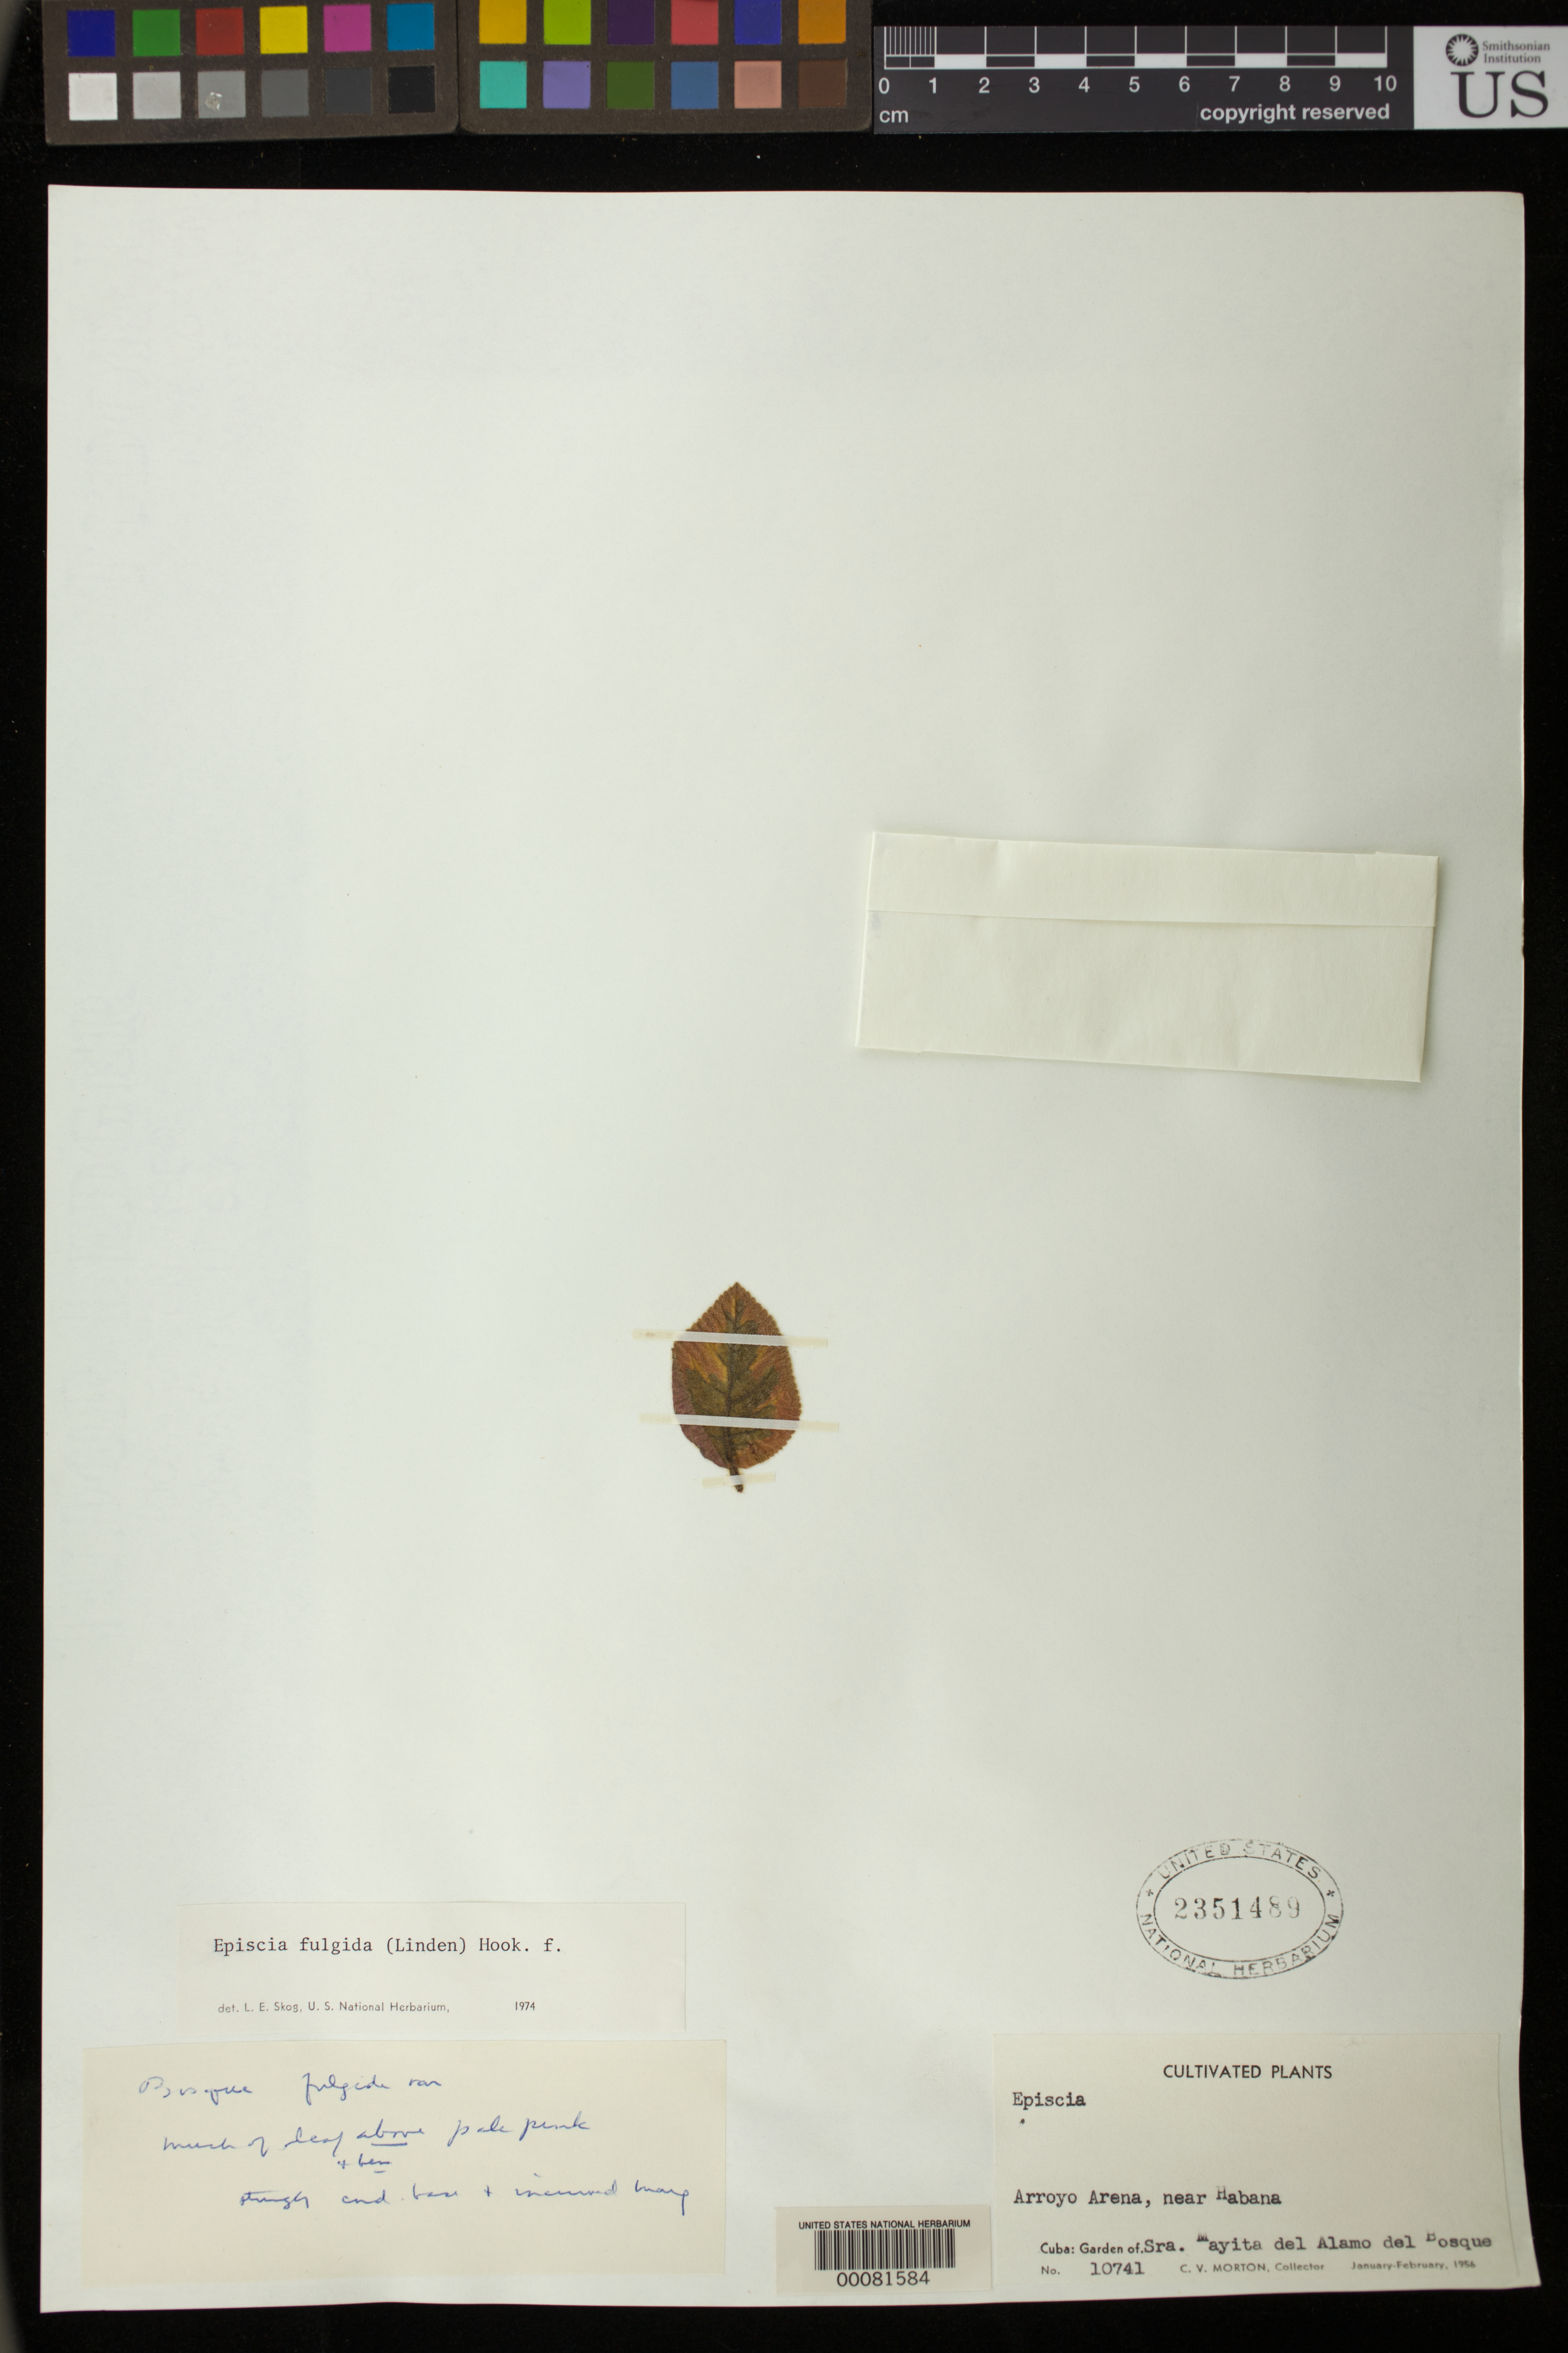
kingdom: Plantae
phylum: Tracheophyta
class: Magnoliopsida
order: Lamiales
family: Gesneriaceae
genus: Episcia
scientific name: Episcia reptans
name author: Mart.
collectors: C. V. Morton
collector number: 10741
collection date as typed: Jan-Feb 1956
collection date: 1956-01/1956-02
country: Cuba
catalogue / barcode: US 2351489